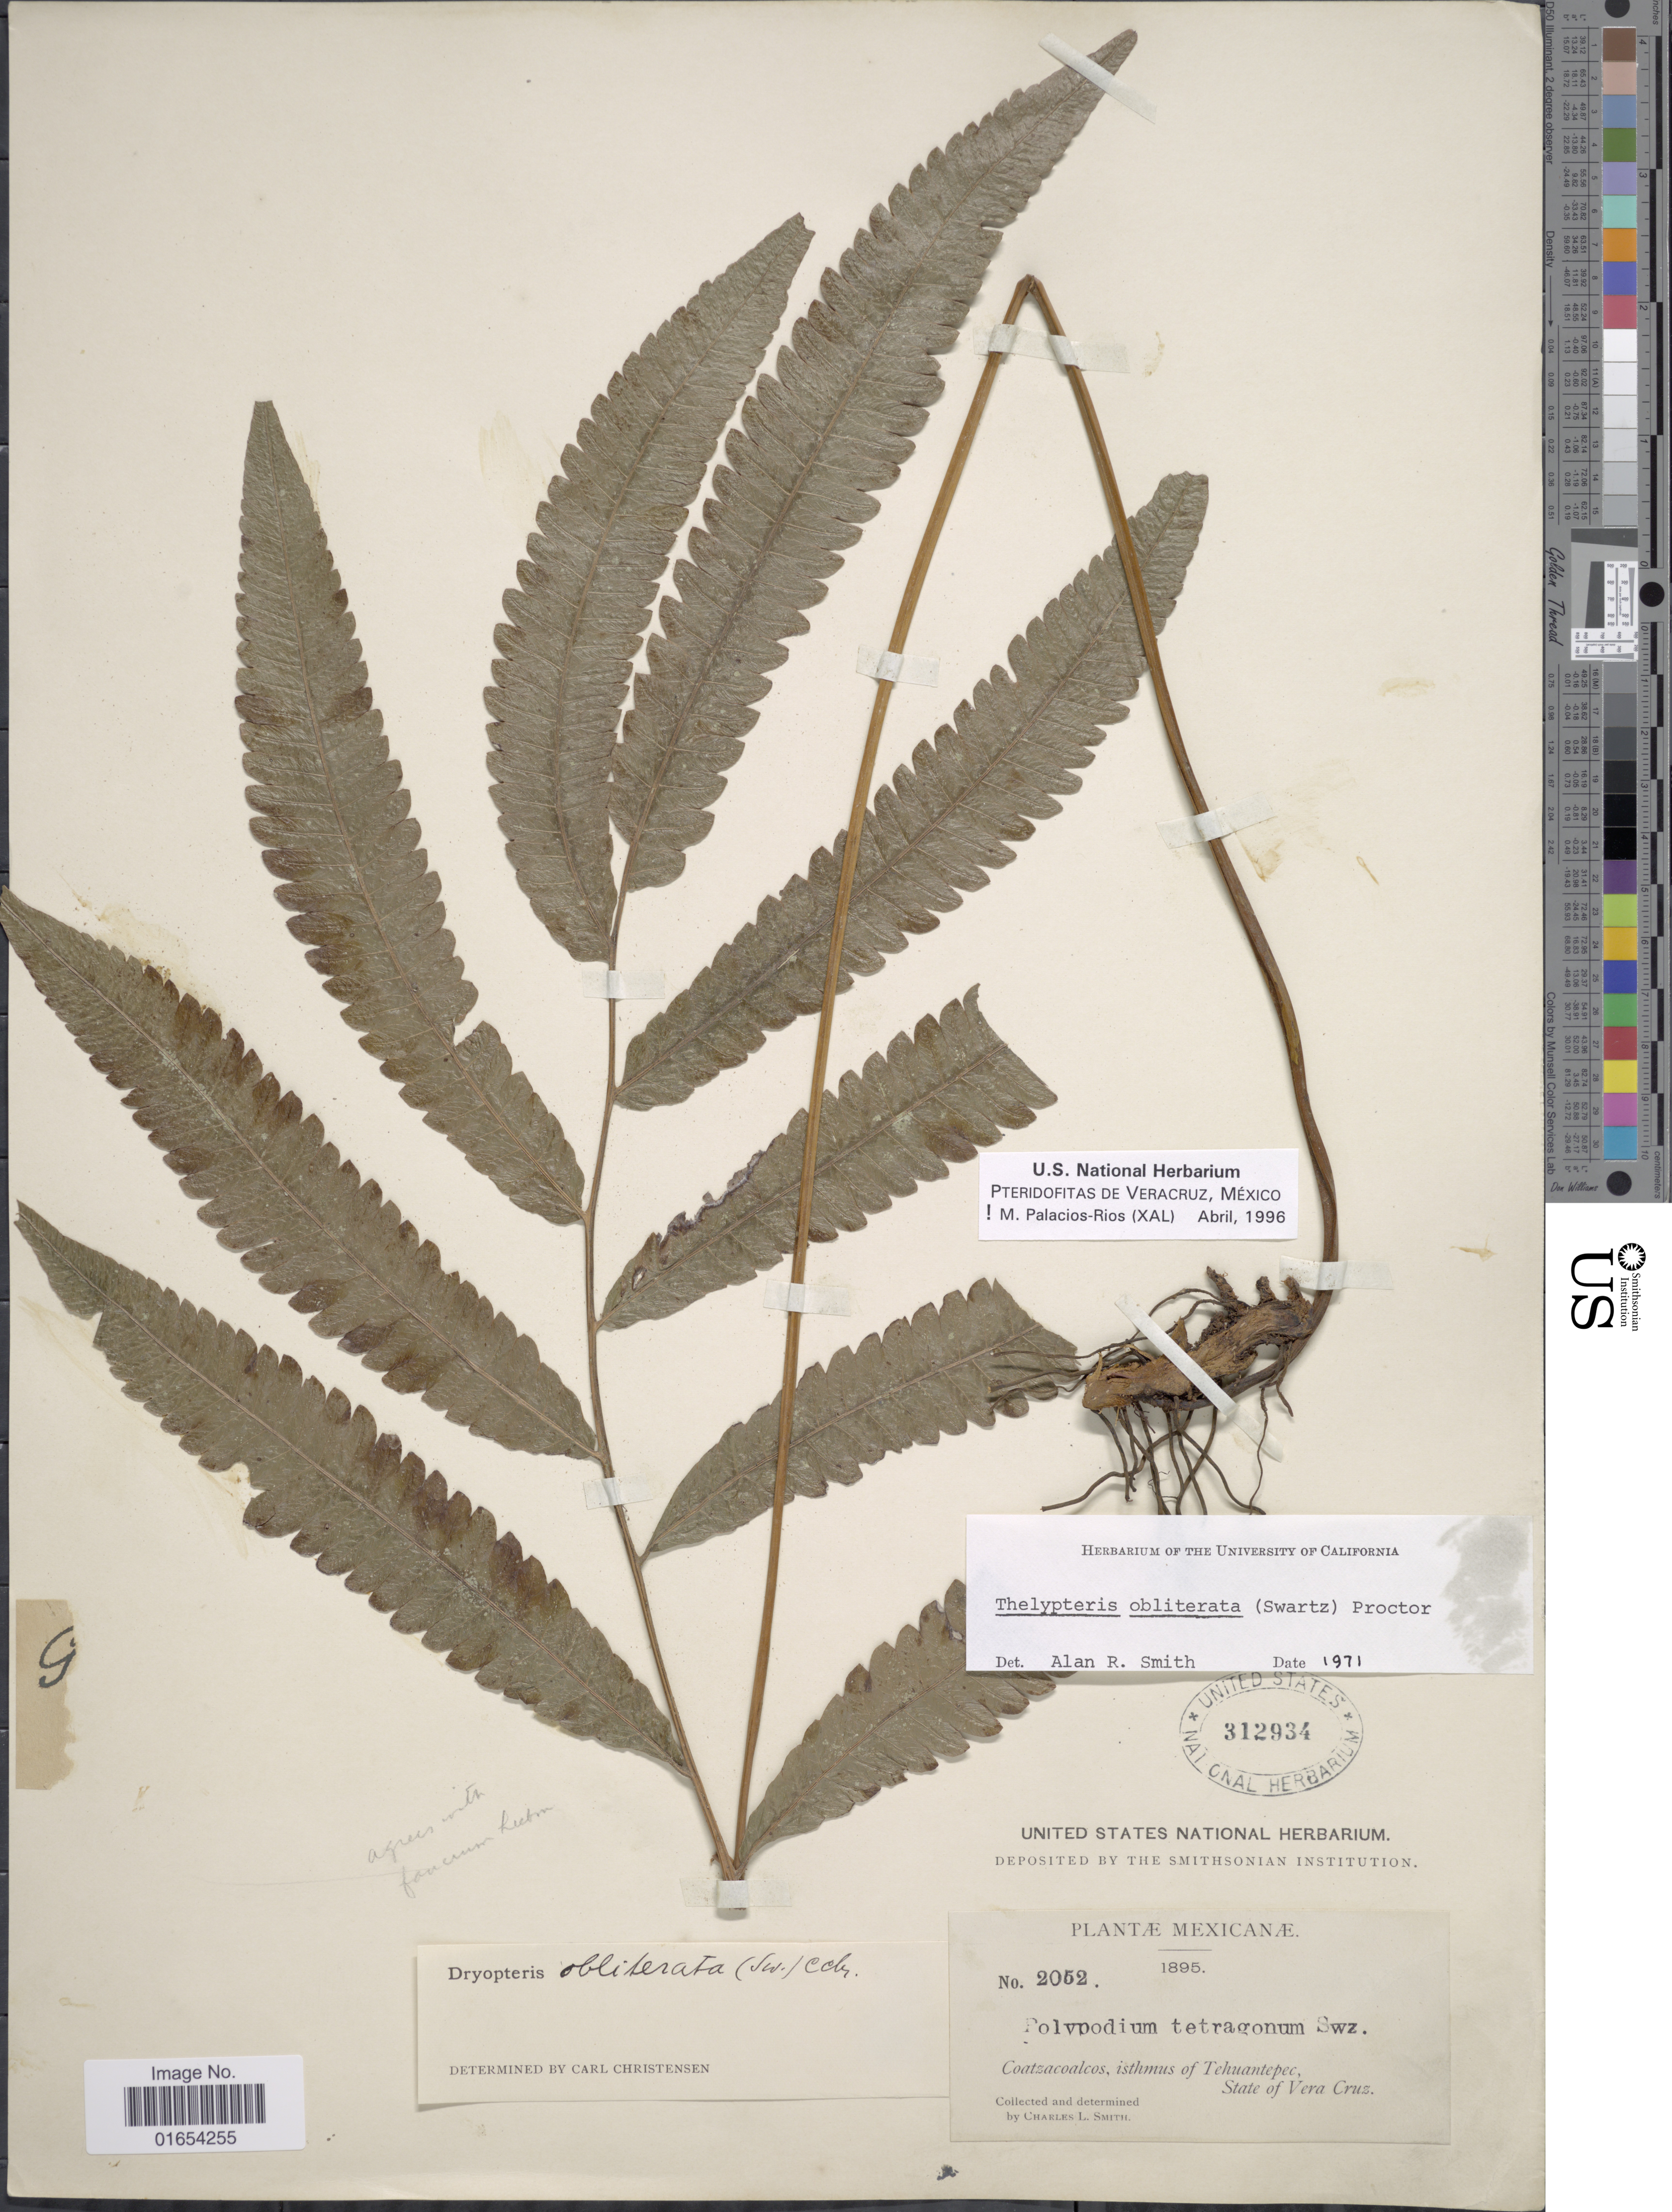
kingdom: Plantae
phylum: Tracheophyta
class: Polypodiopsida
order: Polypodiales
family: Thelypteridaceae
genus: Goniopteris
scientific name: Goniopteris obliterata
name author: (Sw.) C. Presl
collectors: C. L. Smith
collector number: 2052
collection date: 1895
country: Mexico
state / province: Veracruz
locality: Coatzacoalcos, Isthmus of Tehuantepec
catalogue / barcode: US 312934